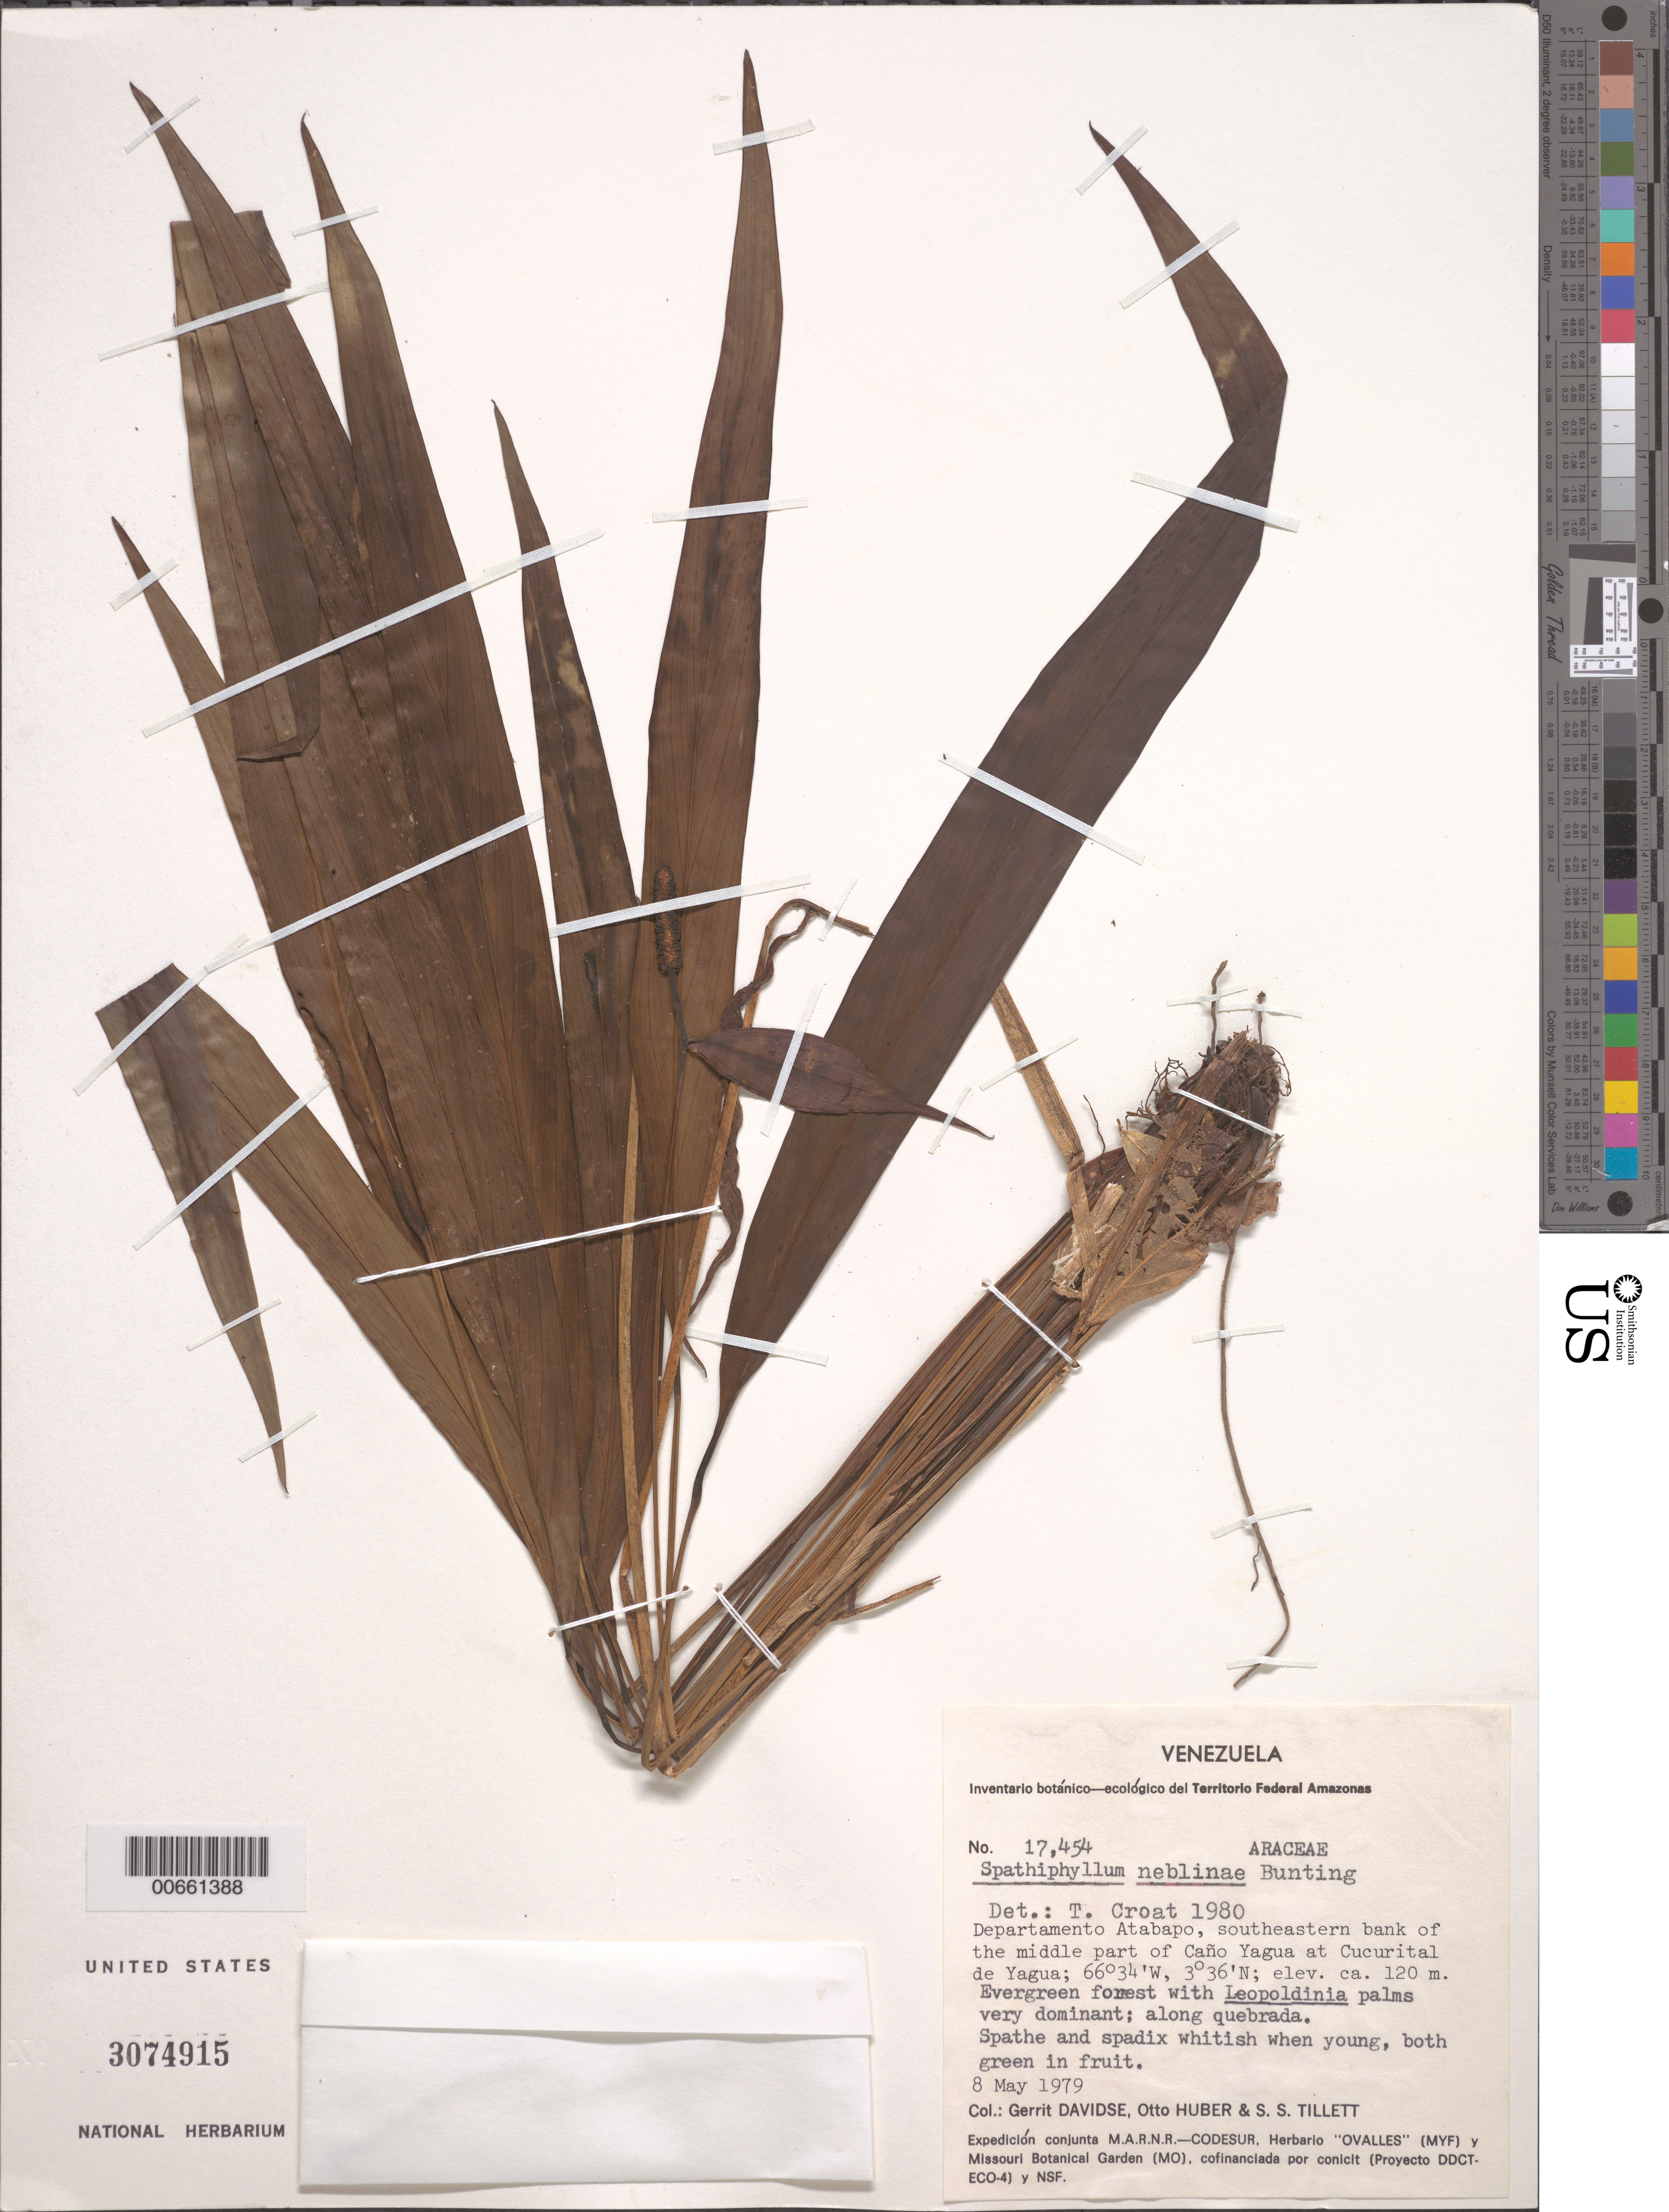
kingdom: Plantae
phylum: Tracheophyta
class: Liliopsida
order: Alismatales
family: Araceae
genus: Spathiphyllum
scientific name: Spathiphyllum neblinae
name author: G.S. Bunting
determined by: Croat, Thomas B., Missouri Botanical Garden (MO)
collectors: G. Davidse, O. Huber & S. S. Tillett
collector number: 17454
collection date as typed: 8-May-79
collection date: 1979-05-08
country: Venezuela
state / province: Amazonas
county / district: Atabapo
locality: Cucurital de Yagua, SE bank of the middle part of Caño Yagua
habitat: Evergreen forest with Leopoldinia palms very dominant; along quebrada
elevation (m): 120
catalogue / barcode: US 3074915